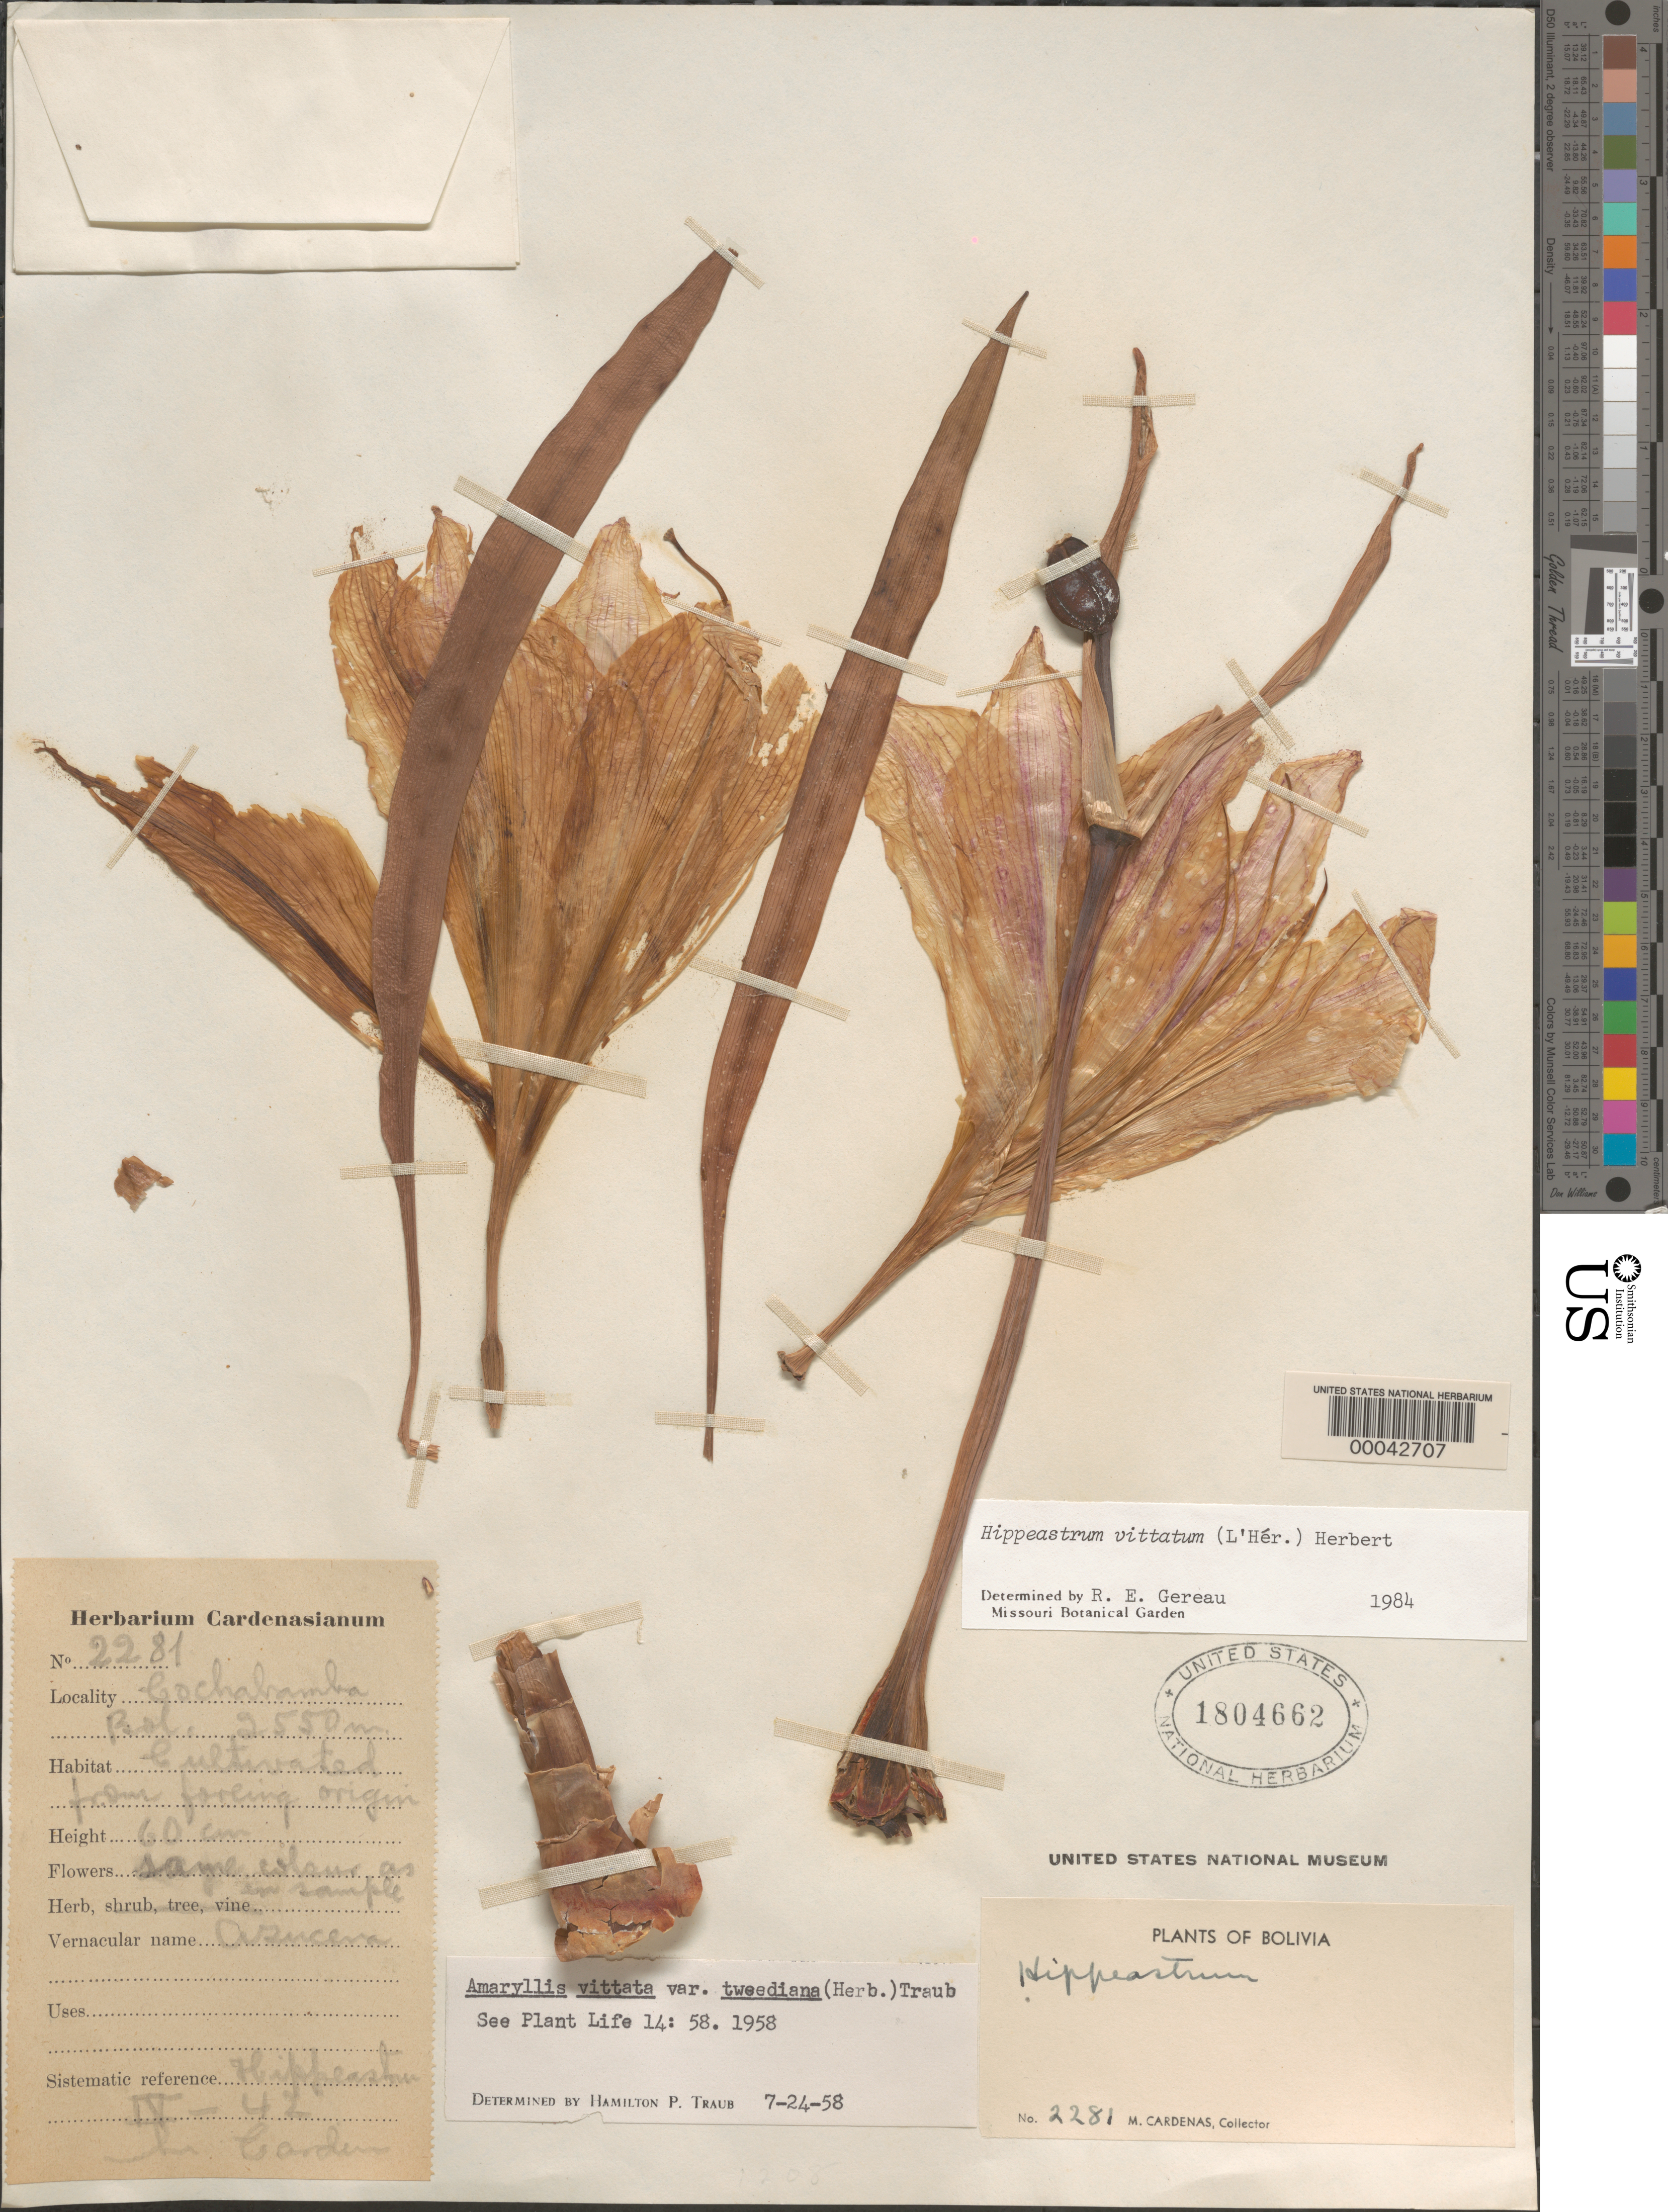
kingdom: Plantae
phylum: Tracheophyta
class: Liliopsida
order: Asparagales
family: Amaryllidaceae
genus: Hippeastrum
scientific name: Hippeastrum vittatum var. tweediana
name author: (Herb.) Traub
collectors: M. Cárdenas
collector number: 2281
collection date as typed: Apr 1942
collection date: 1942-04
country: Bolivia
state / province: Cochabamba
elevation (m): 2550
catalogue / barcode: US 1804662